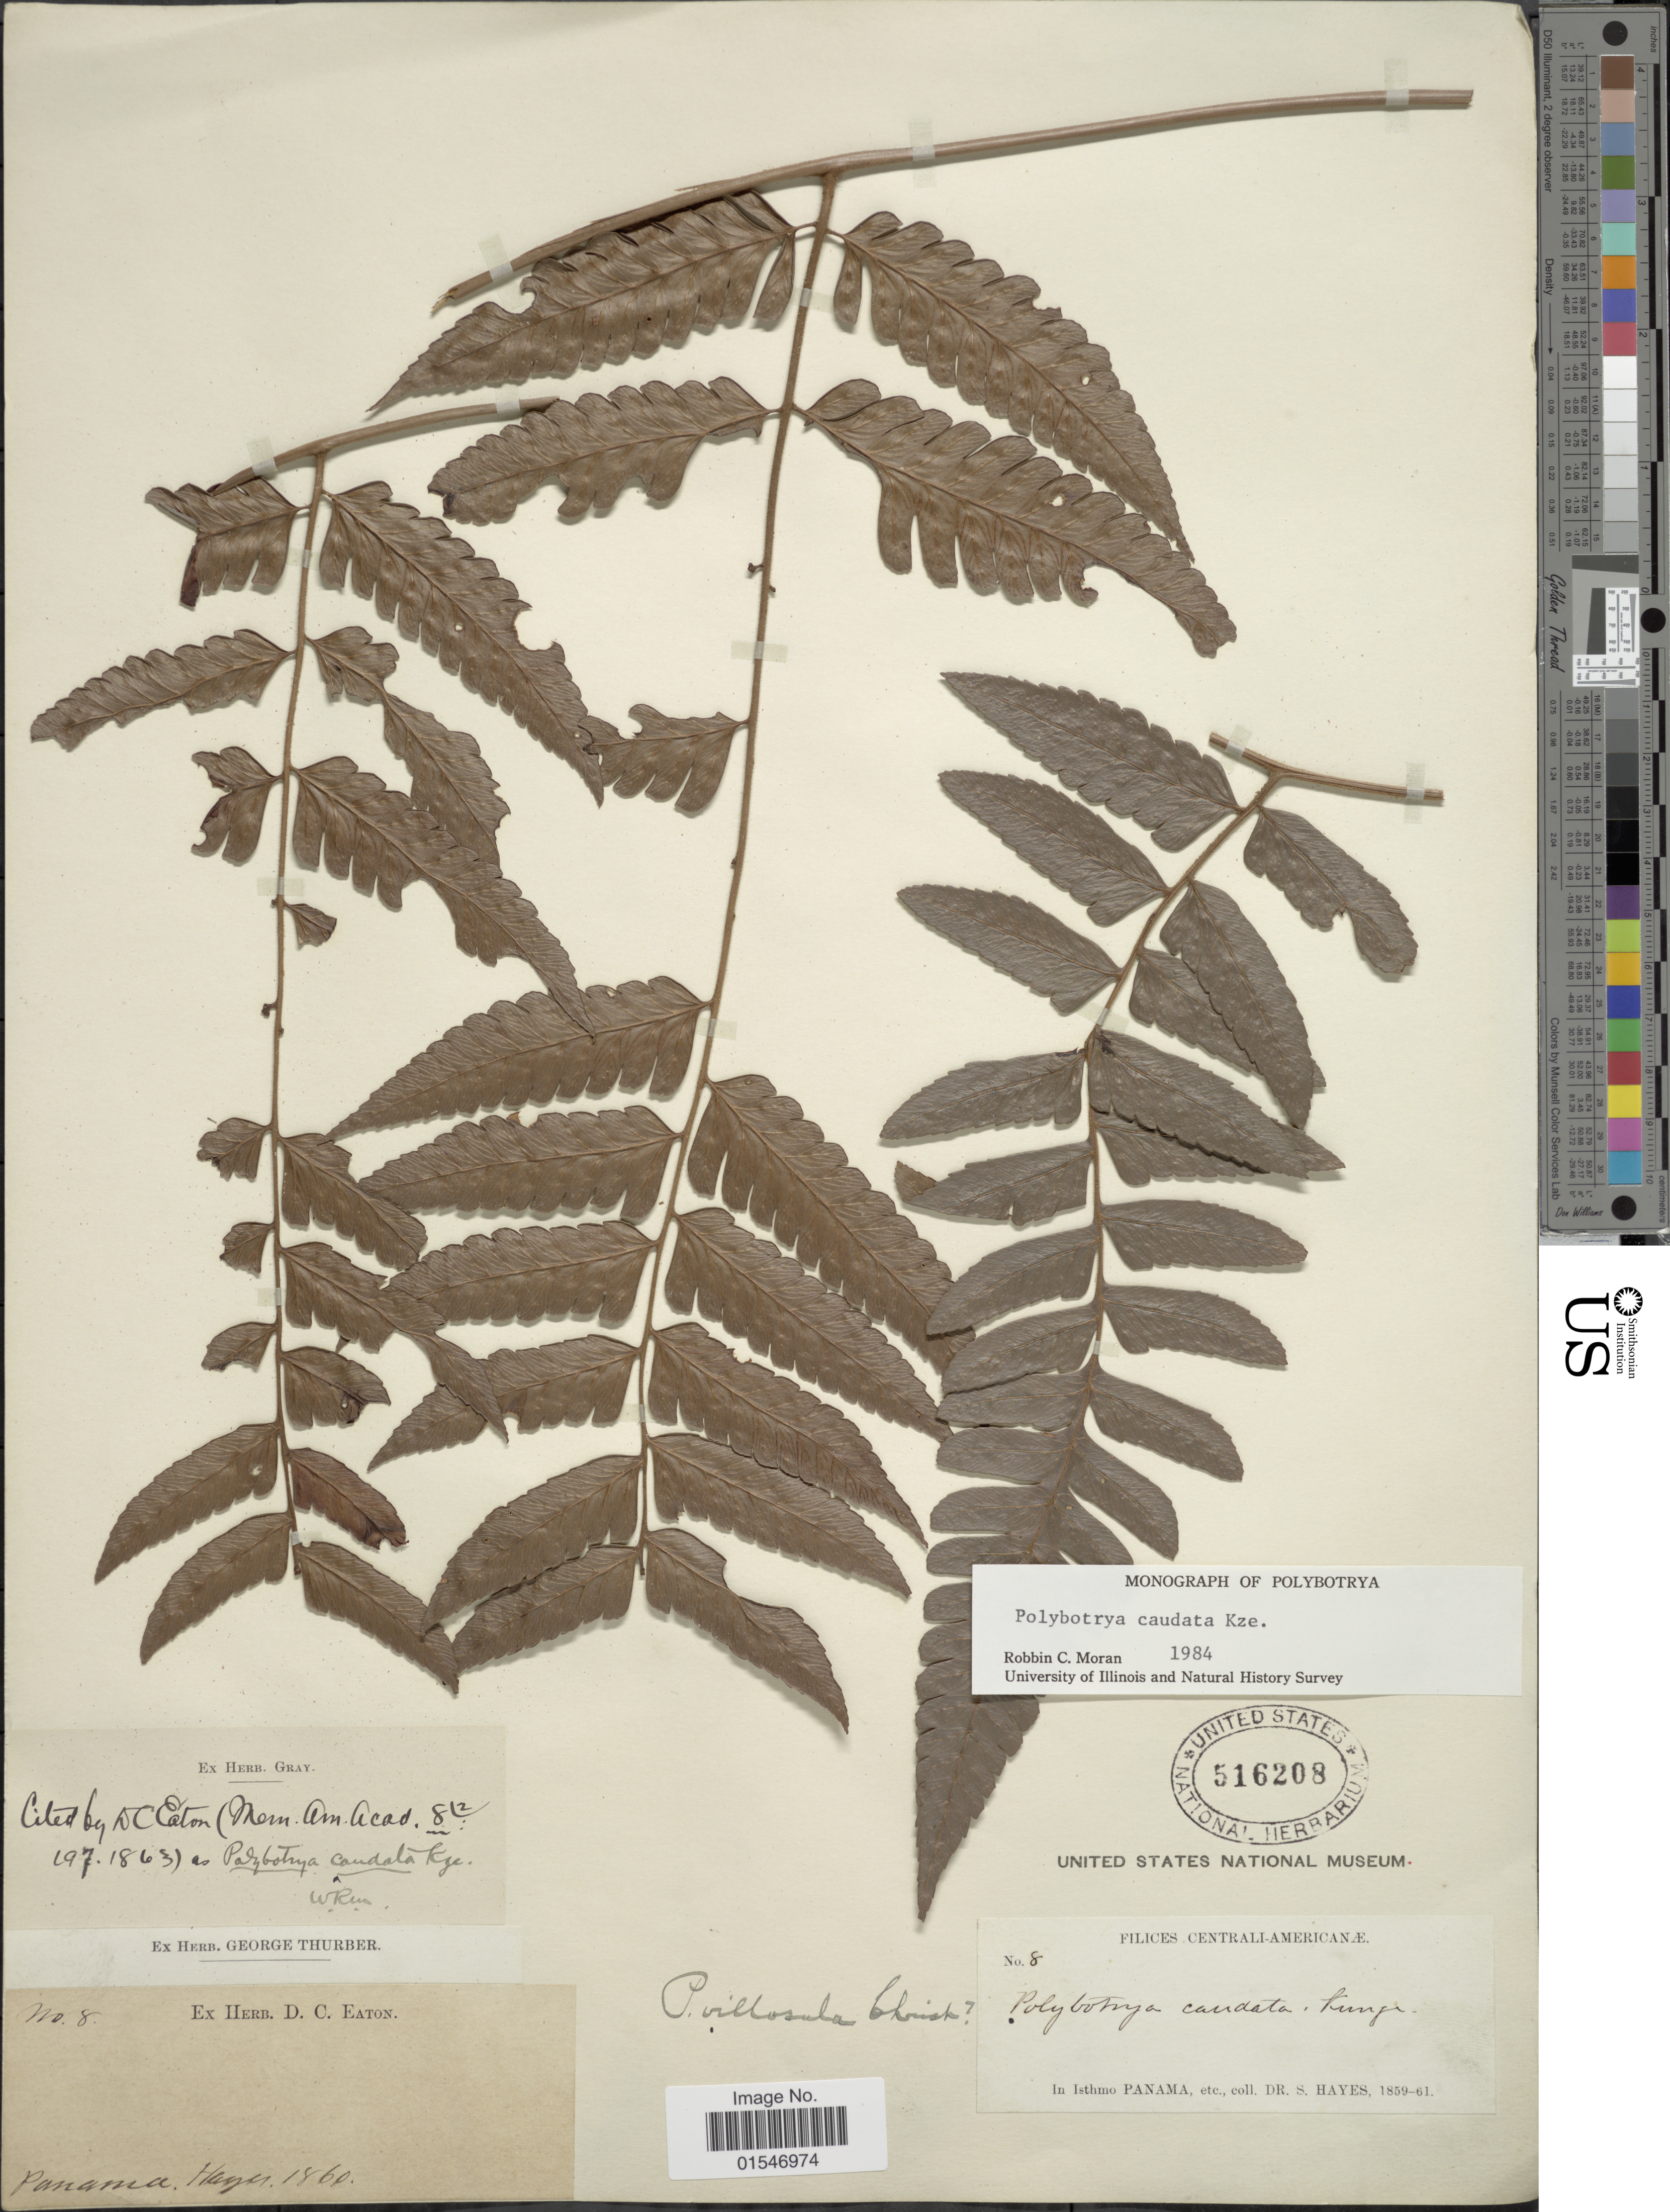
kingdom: Plantae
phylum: Tracheophyta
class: Polypodiopsida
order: Polypodiales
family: Dryopteridaceae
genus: Polybotrya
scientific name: Polybotrya caudata f. caudata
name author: Kunze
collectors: S. Hayes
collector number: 8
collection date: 1859/1861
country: Panama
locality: Centrali-Americanae. In Isthmo Panama.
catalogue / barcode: US 516208